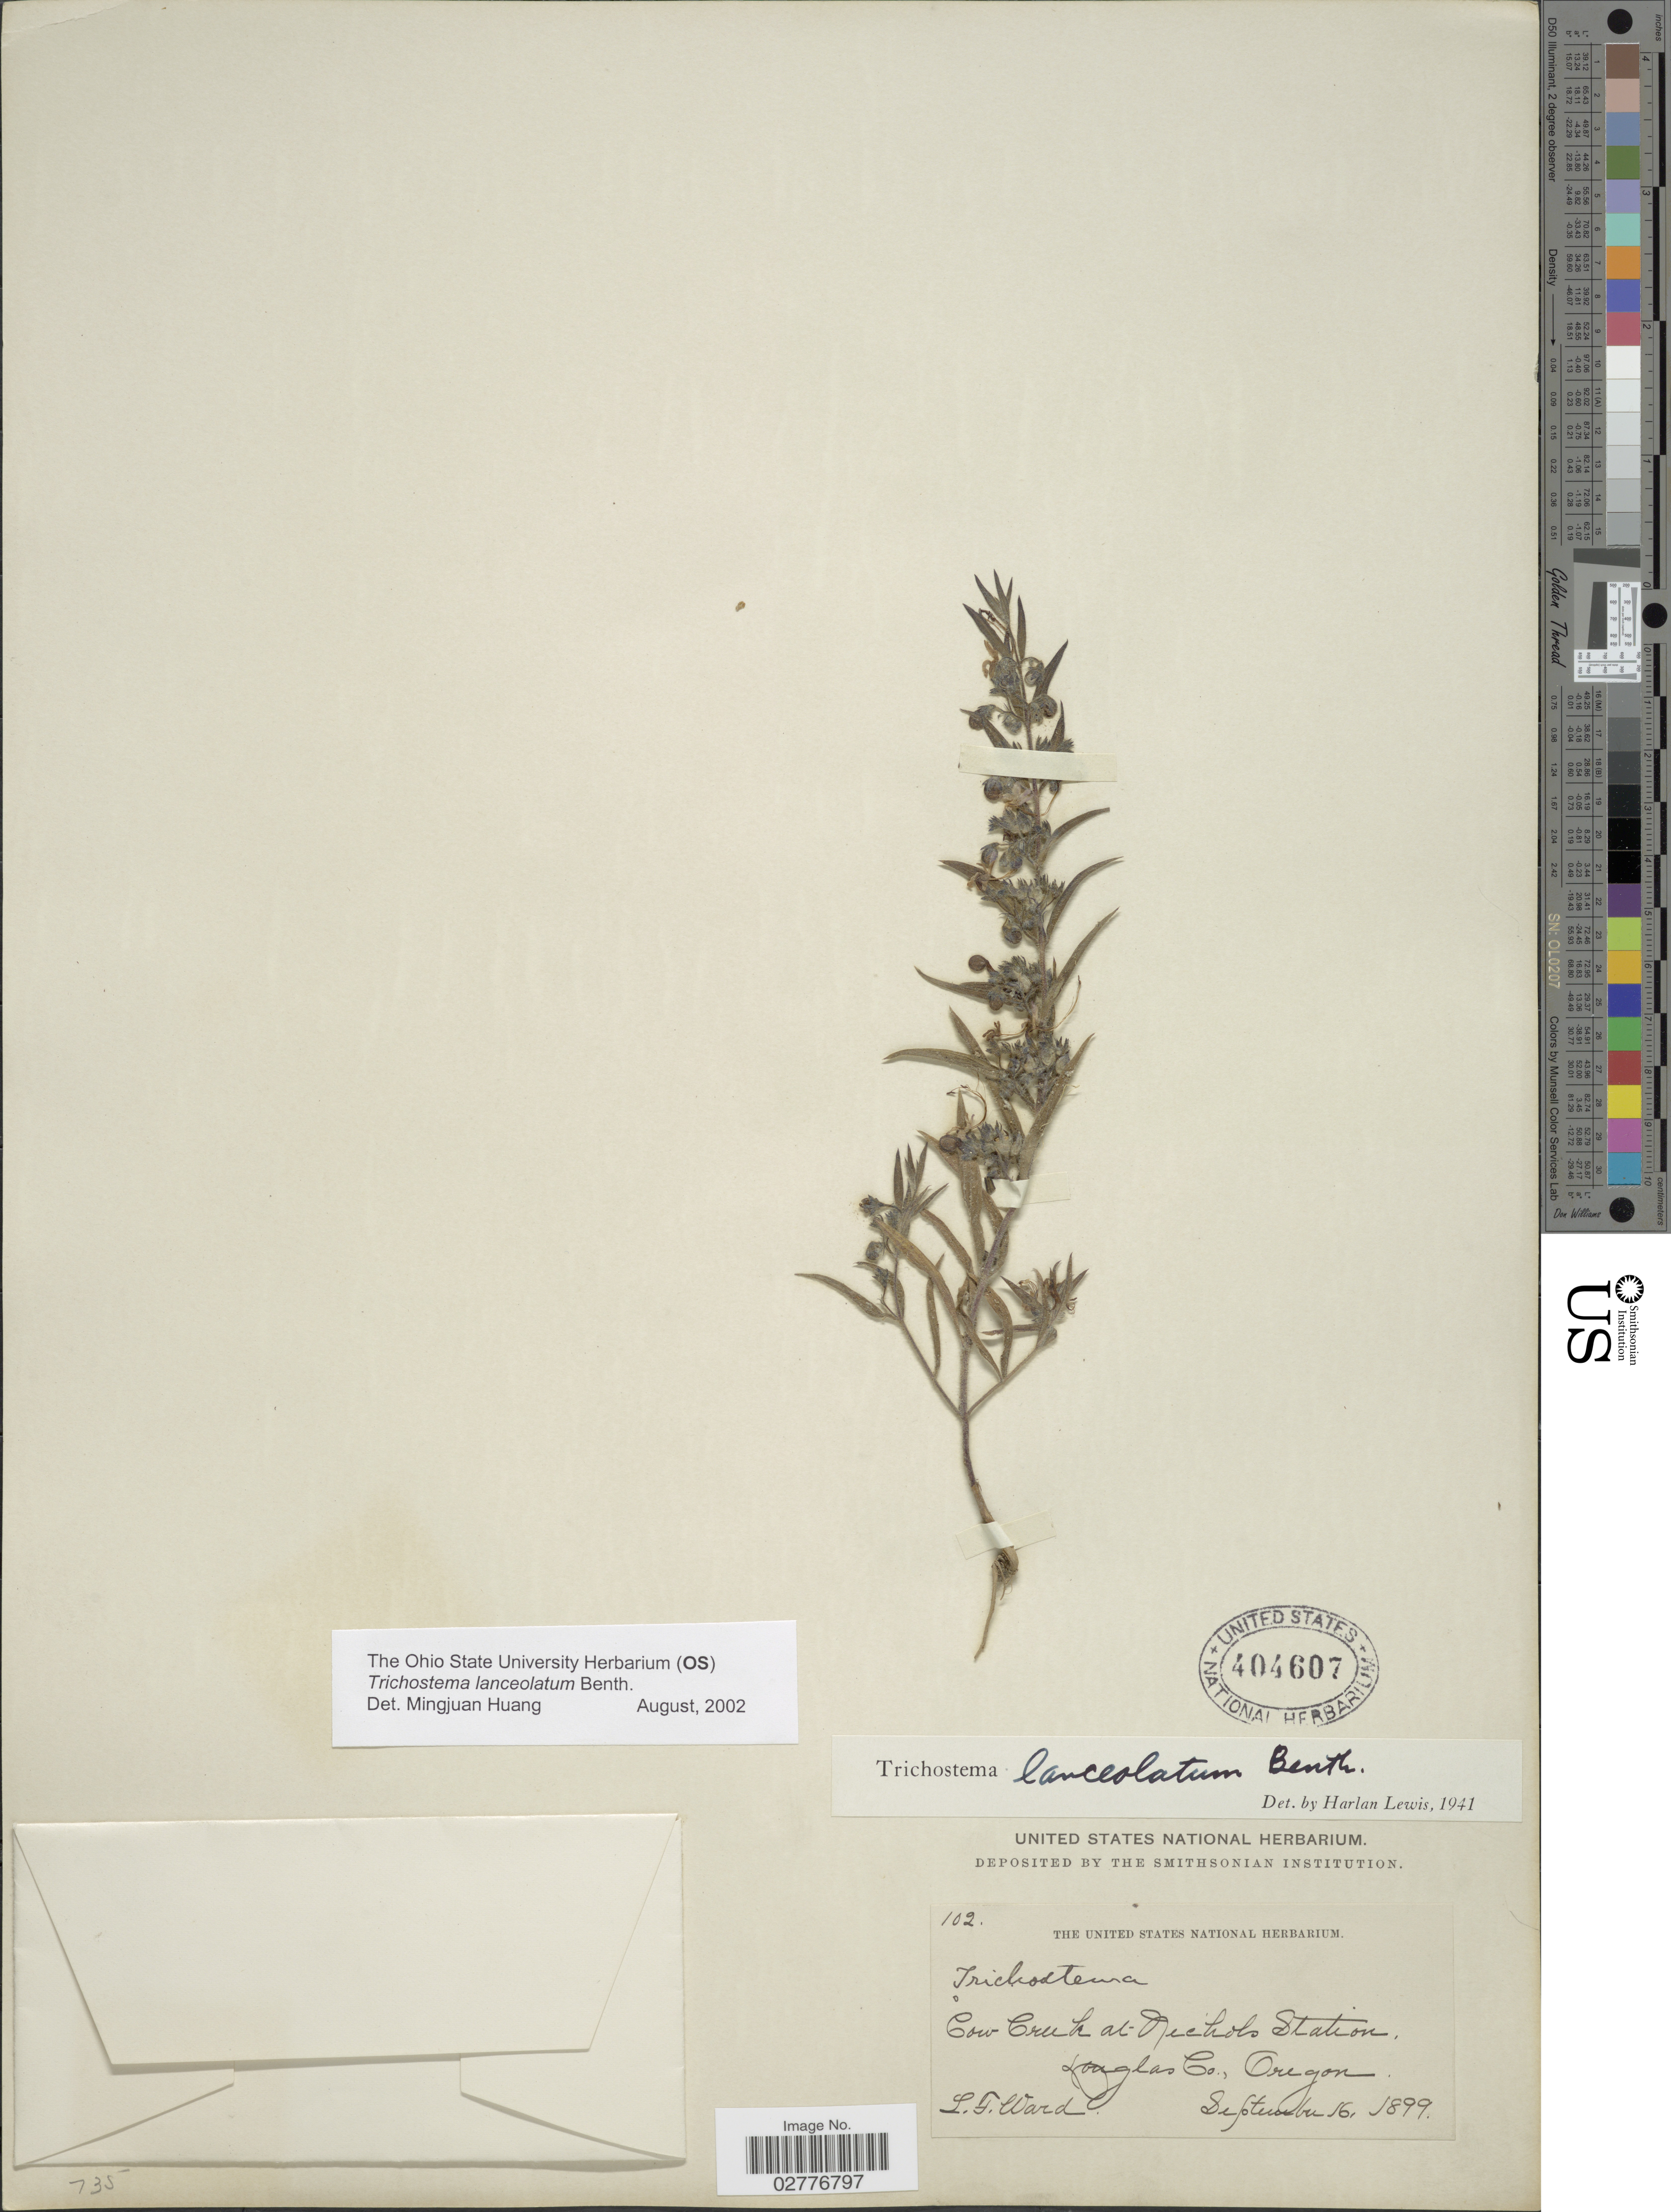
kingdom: Plantae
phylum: Tracheophyta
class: Magnoliopsida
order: Lamiales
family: Lamiaceae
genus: Trichostema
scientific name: Trichostema lanceolatum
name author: Benth.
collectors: L. Ward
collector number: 102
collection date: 1899-09-16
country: United States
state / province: Oregon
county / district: Douglas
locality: Cow Creek at Nichols Station. Douglas Co.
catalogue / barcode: US 404607